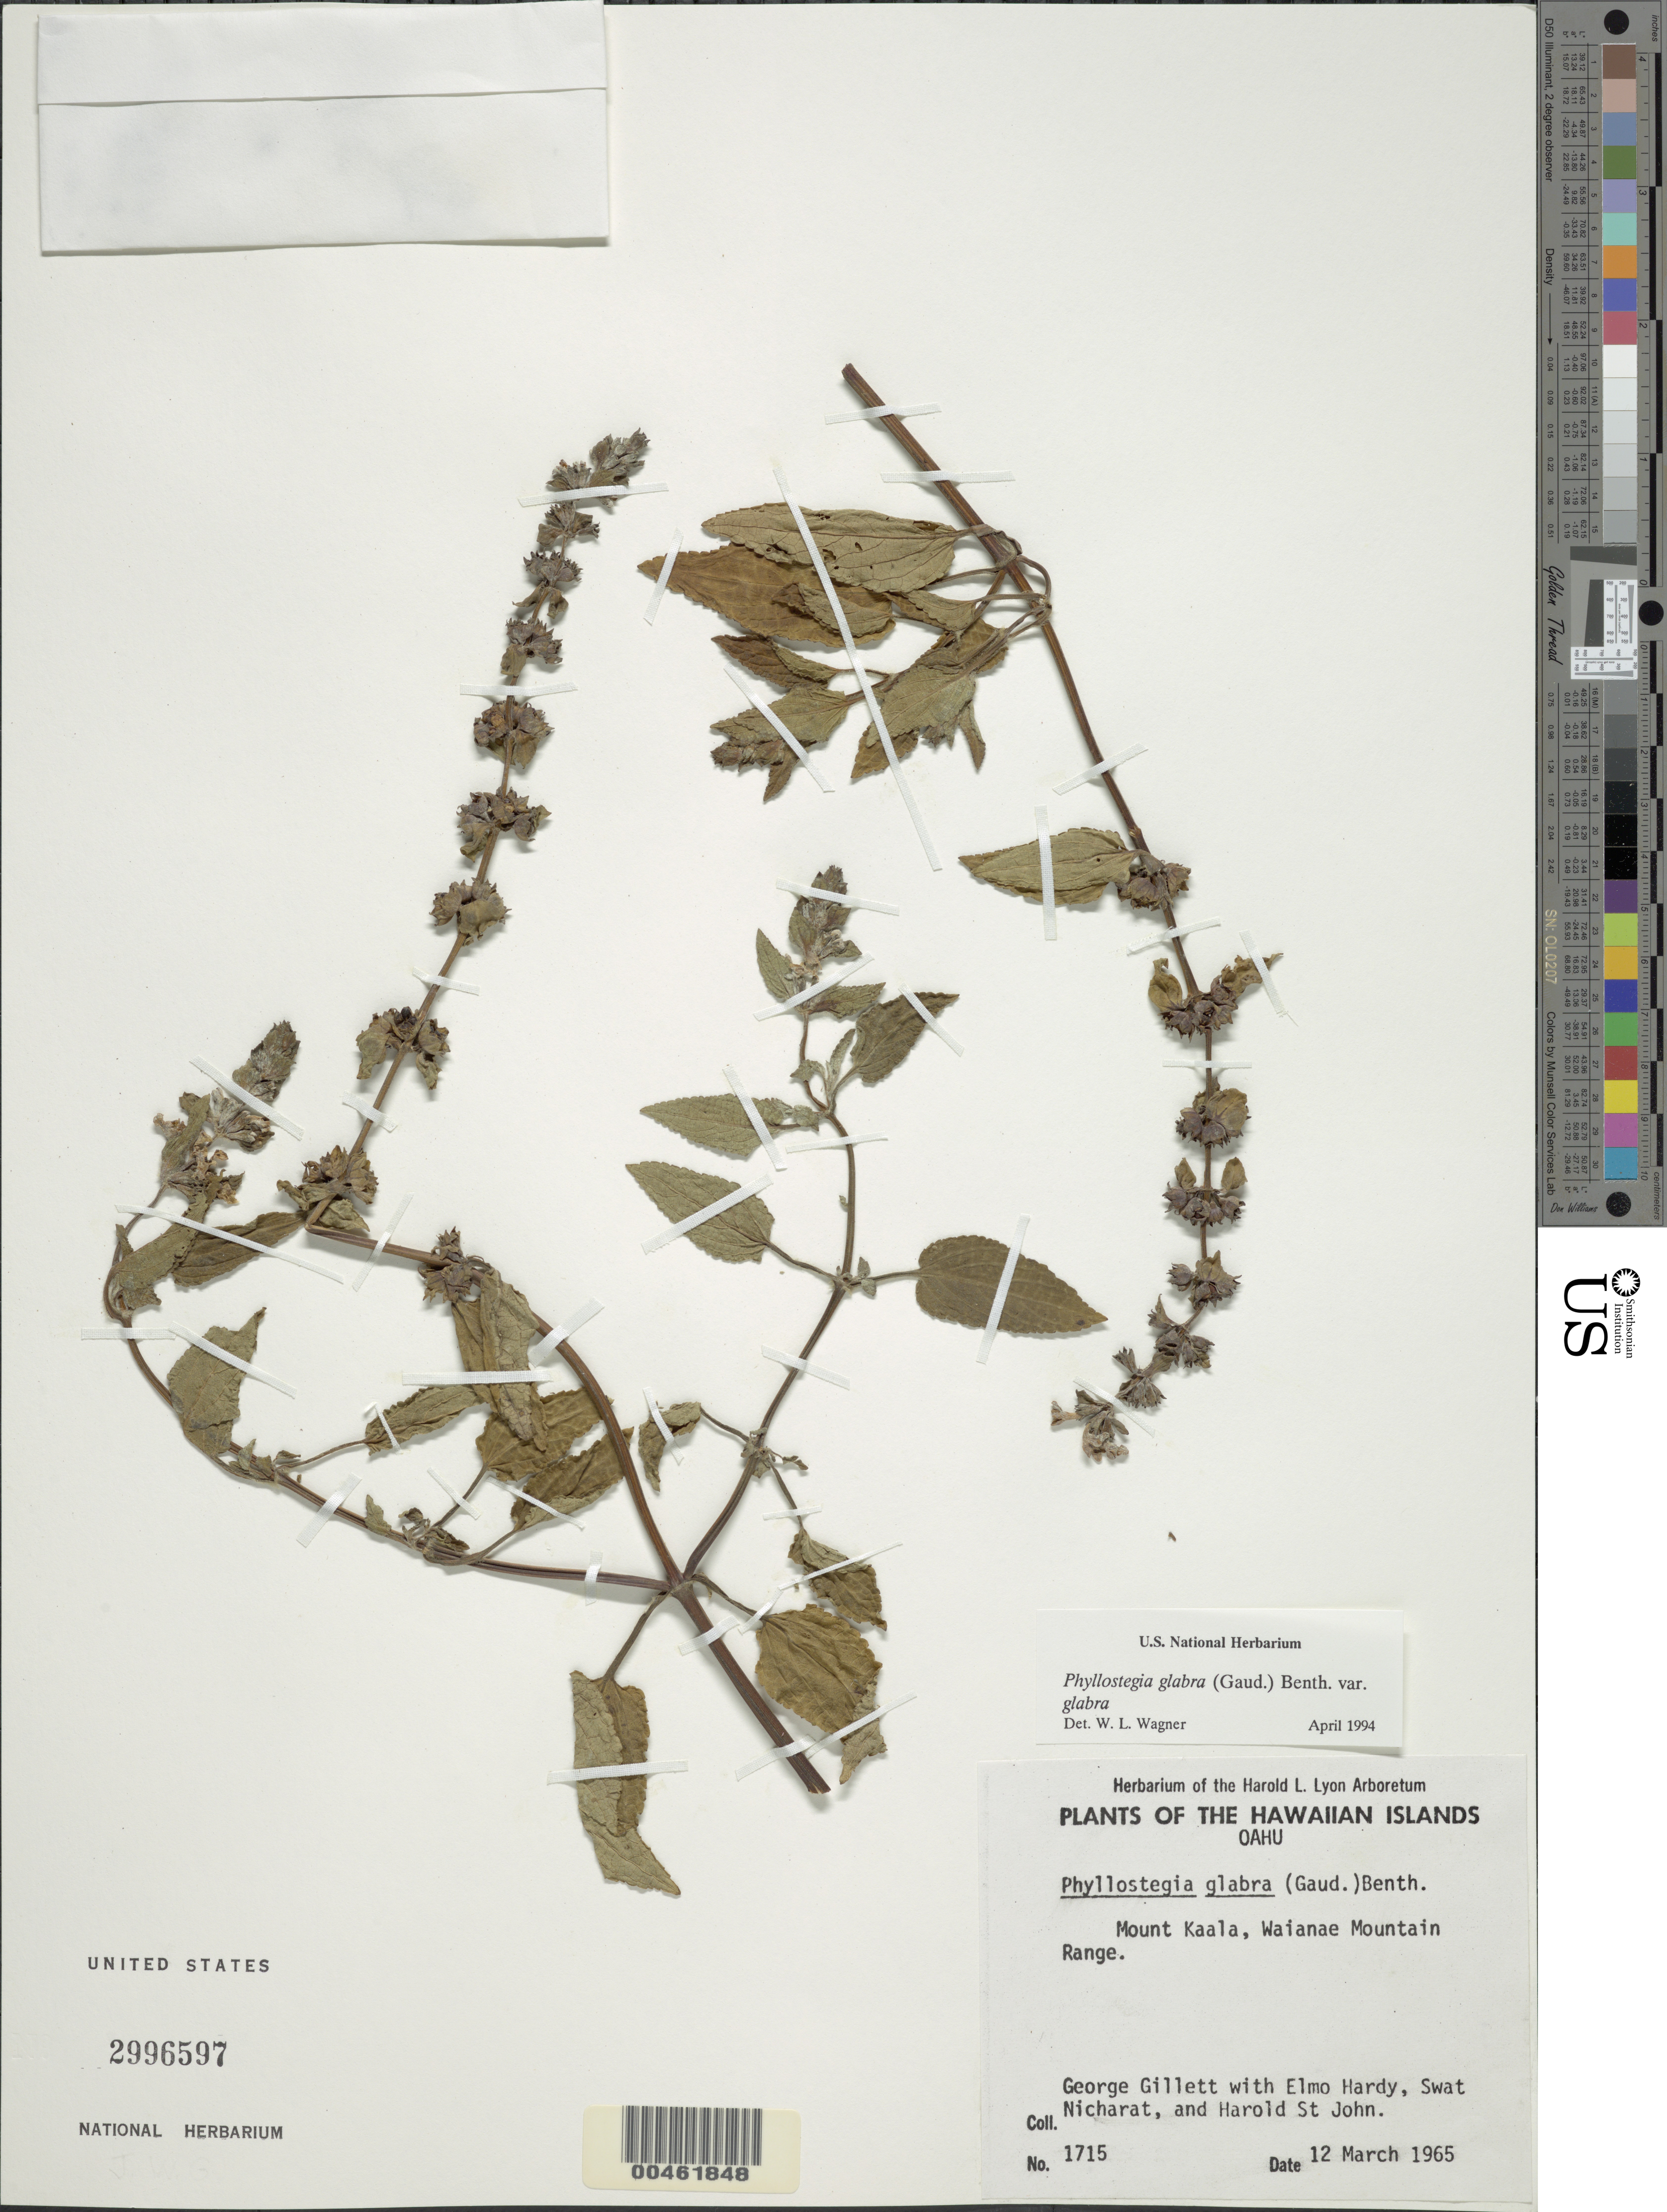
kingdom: Plantae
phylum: Tracheophyta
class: Magnoliopsida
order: Lamiales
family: Lamiaceae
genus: Phyllostegia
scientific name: Phyllostegia glabra var. glabra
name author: (Gaudich.) Benth.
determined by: Wagner, W. L., (BOT), Smithsonian Institution - National Museum of Natural History (UNITED STATES)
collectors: G. Gillett, E. Hardy, S. Nicharat & H. St. John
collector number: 1715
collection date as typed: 12 Mar 1965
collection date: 1965-03-12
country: United States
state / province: Hawaii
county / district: Honolulu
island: Oahu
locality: Mount Kaala, Waianae Mountain Range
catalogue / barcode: US 2996597